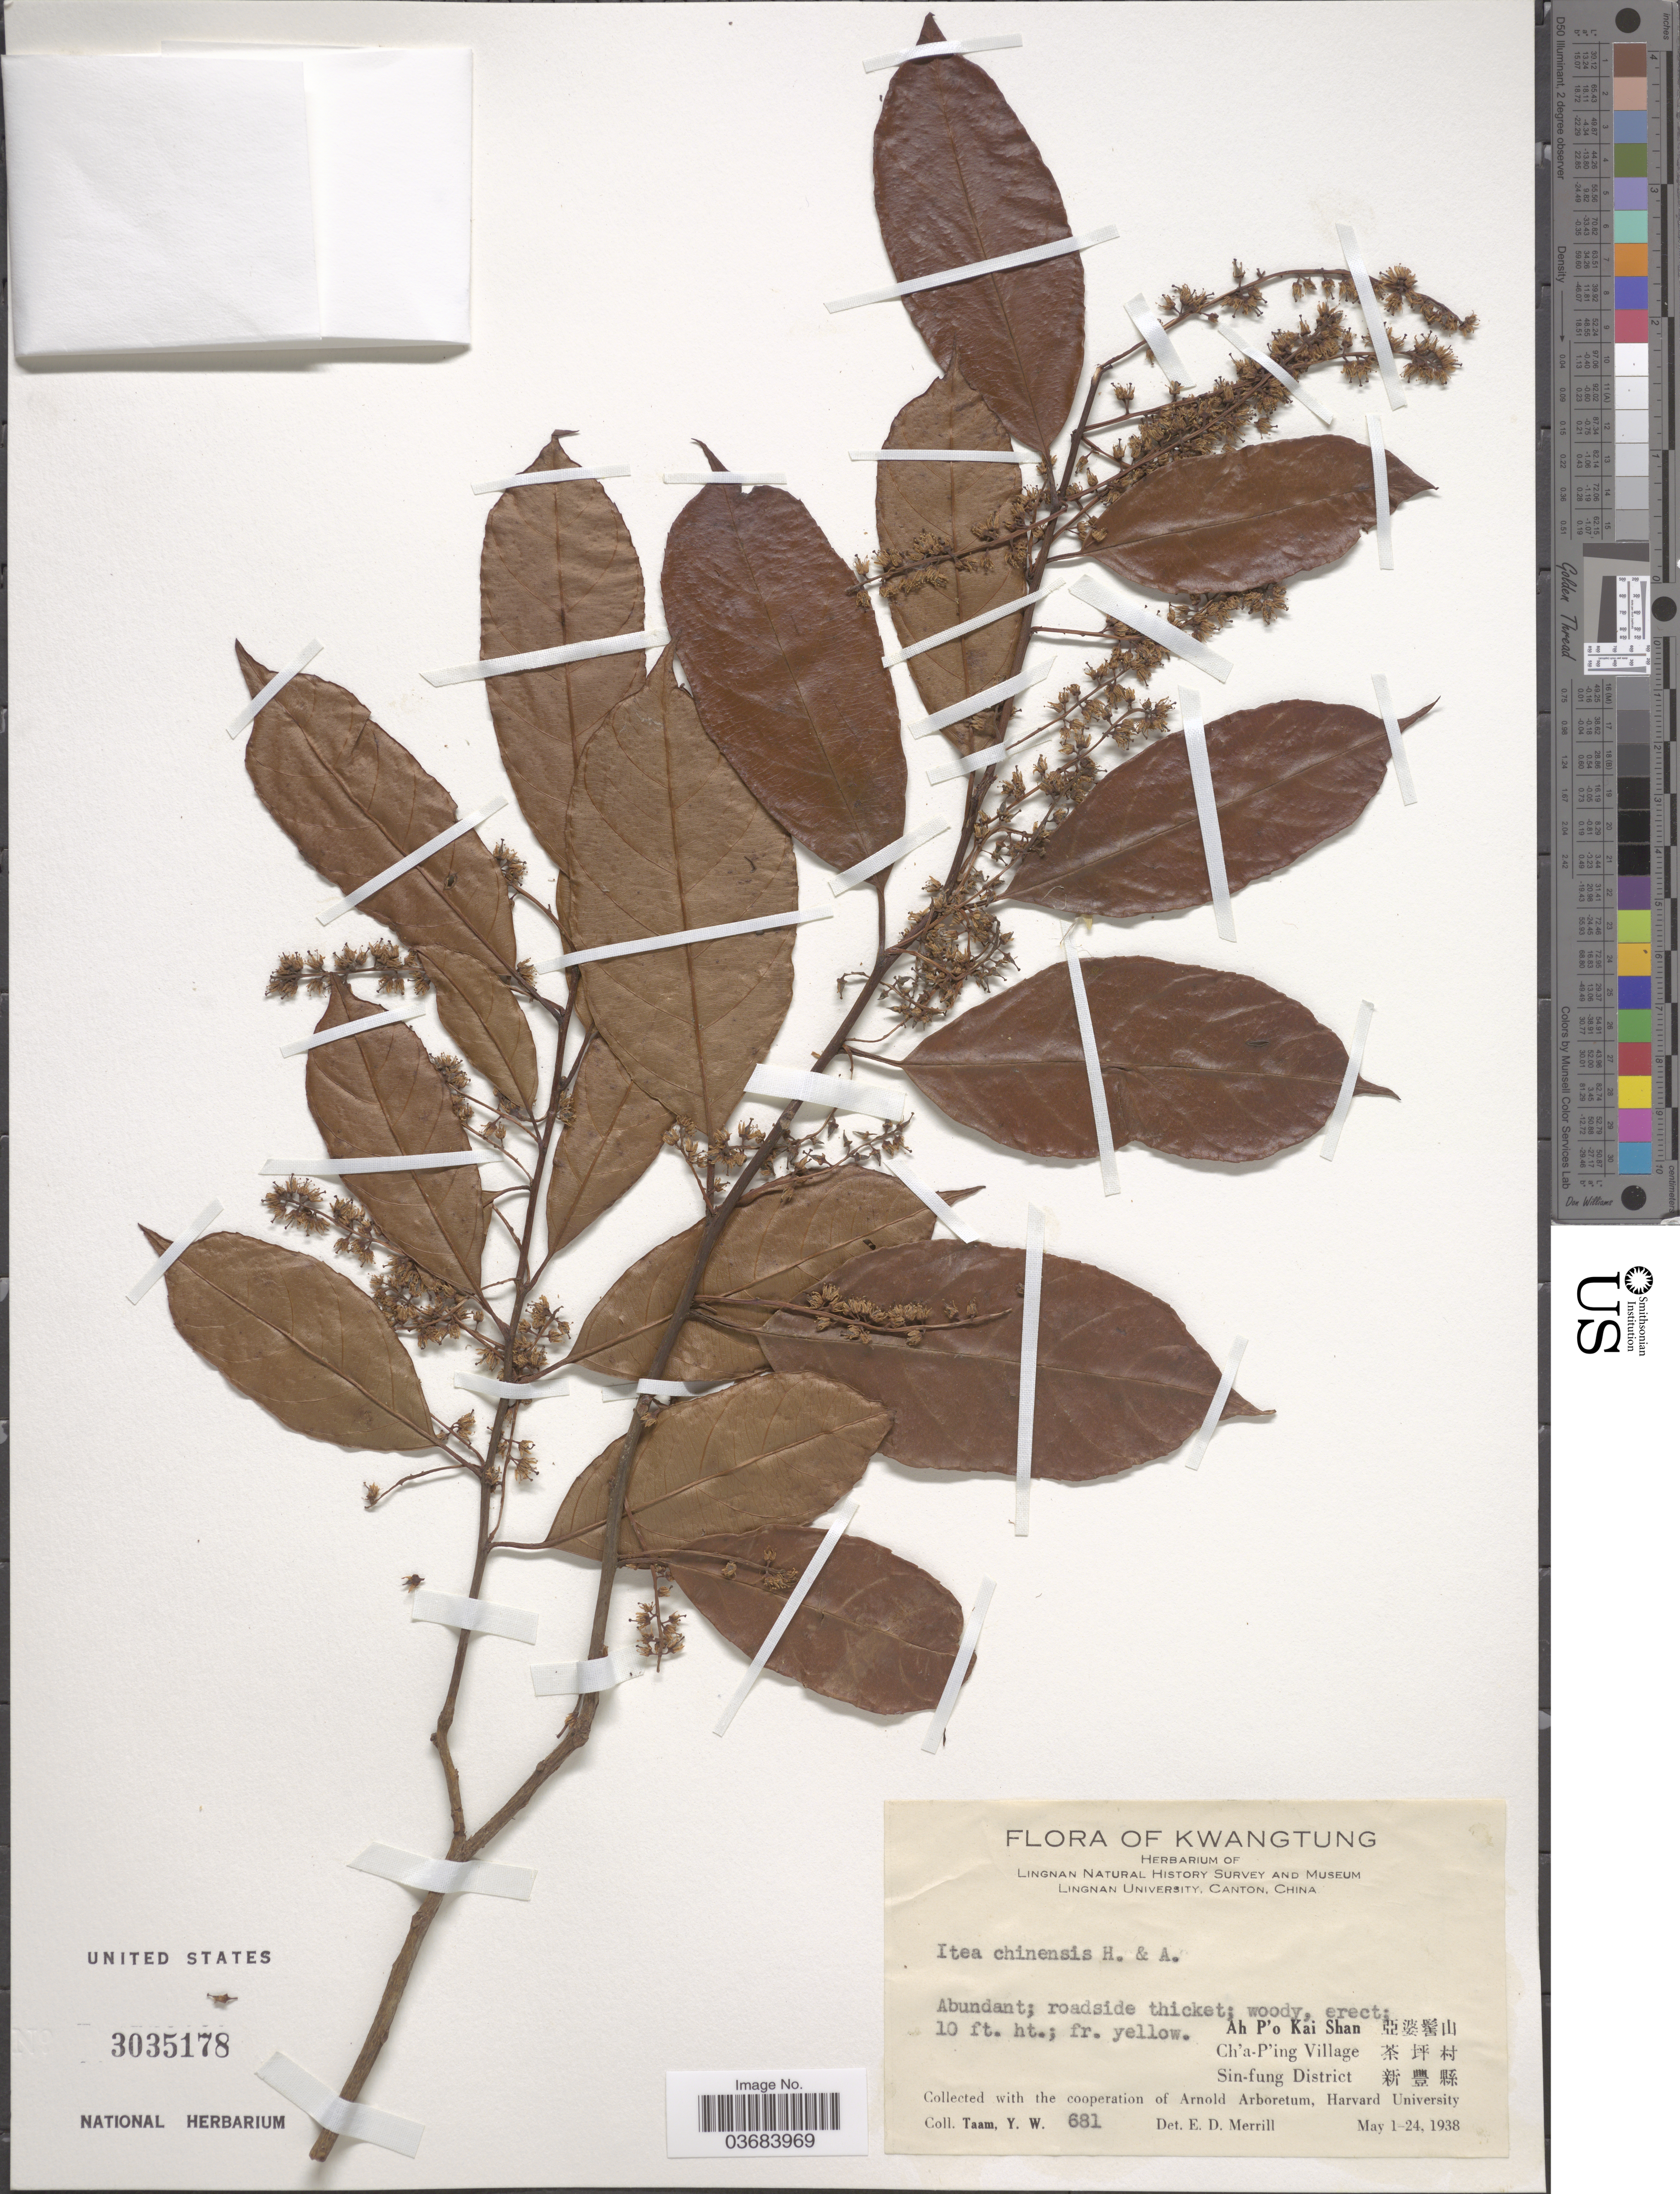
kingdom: Plantae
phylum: Tracheophyta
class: Magnoliopsida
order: Saxifragales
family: Iteaceae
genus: Itea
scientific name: Itea chinensis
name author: W. Hook. & H.J. Arn.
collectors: Y. W. Taam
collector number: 681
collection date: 1938-05-01/1938-05-24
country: China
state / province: Guangdong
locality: Lingnan Natural History Survey. Kwangtung. Ah P'o Kai Shan X. Ch'a-P'ing Village X. Sin-fung District X.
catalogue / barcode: US 3035178